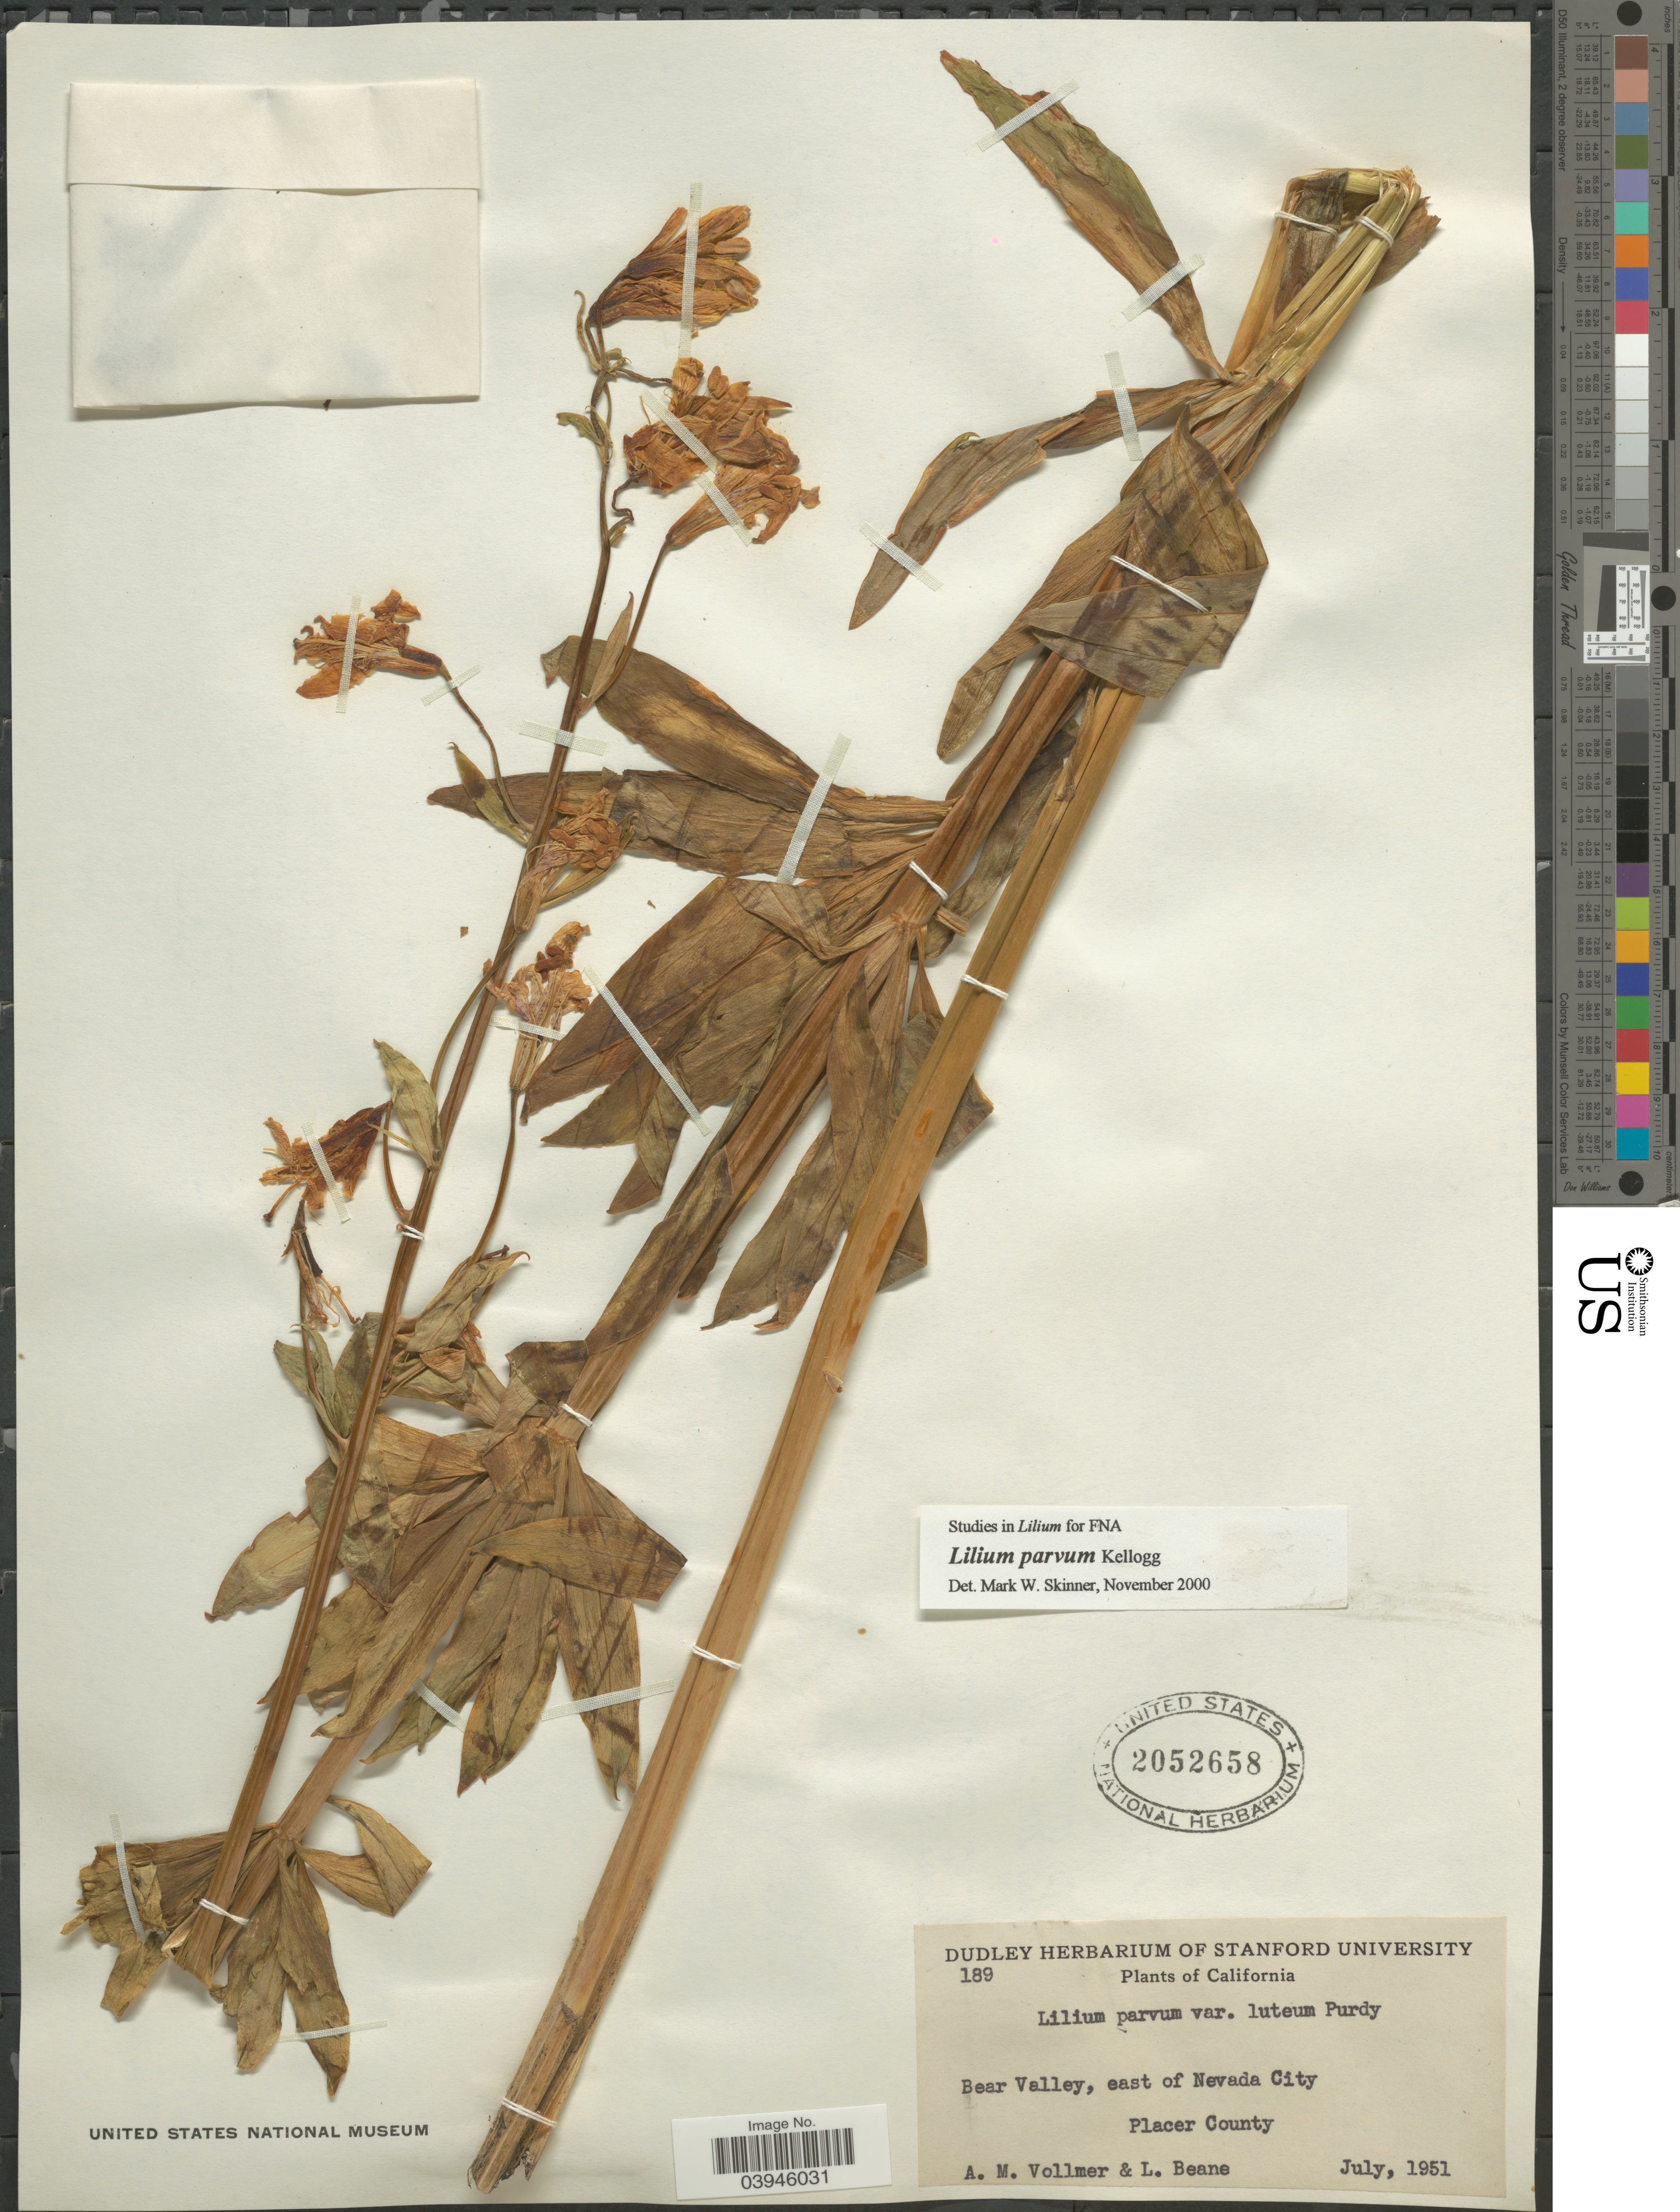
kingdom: Plantae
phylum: Tracheophyta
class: Liliopsida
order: Liliales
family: Liliaceae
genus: Lilium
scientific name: Lilium parvum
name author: Kellogg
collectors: A. Vollmer & L. Beane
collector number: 189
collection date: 1951-07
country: United States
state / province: California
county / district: Placer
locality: Bear Valley, east of Nevada City. Placer County.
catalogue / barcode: US 2052658